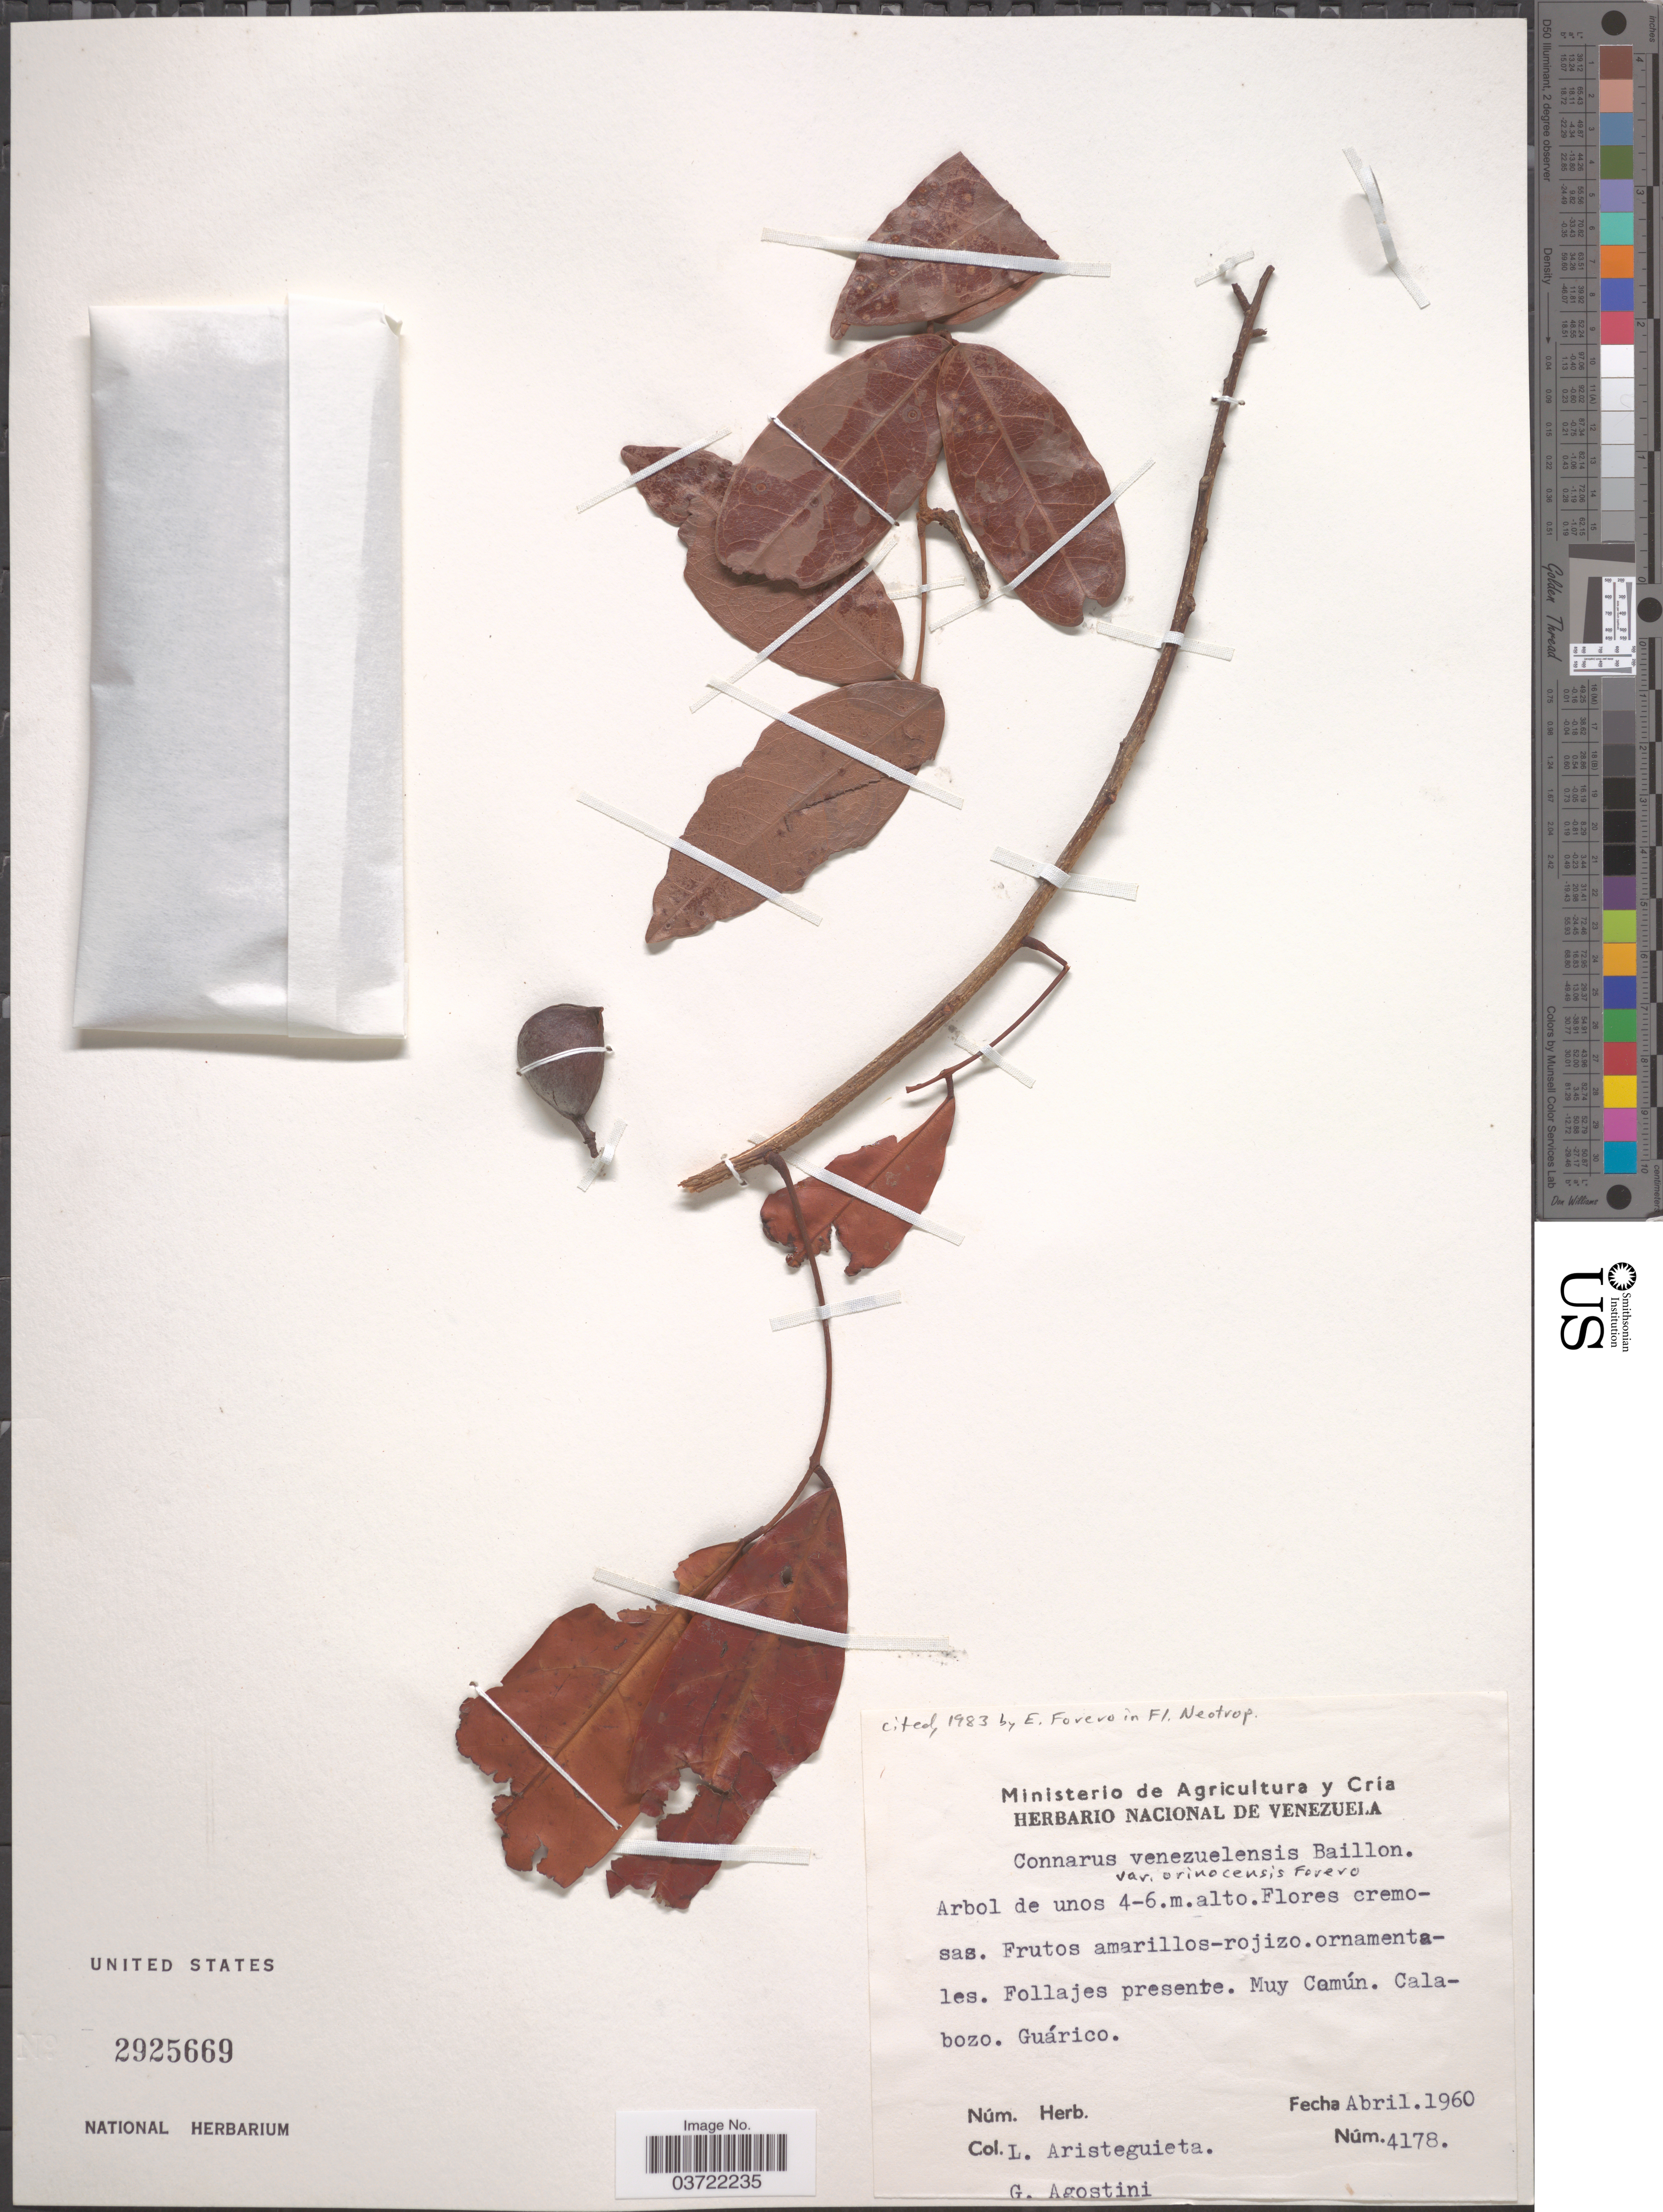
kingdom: Plantae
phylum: Tracheophyta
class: Magnoliopsida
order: Oxalidales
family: Connaraceae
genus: Connarus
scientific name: Connarus venezuelanus var. orinocensis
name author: Forero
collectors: L. Aristeguieta & G. Agostini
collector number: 4178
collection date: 1960-04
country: Venezuela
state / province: Guarico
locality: Muy Común. Calabozo.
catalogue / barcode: US 2925669